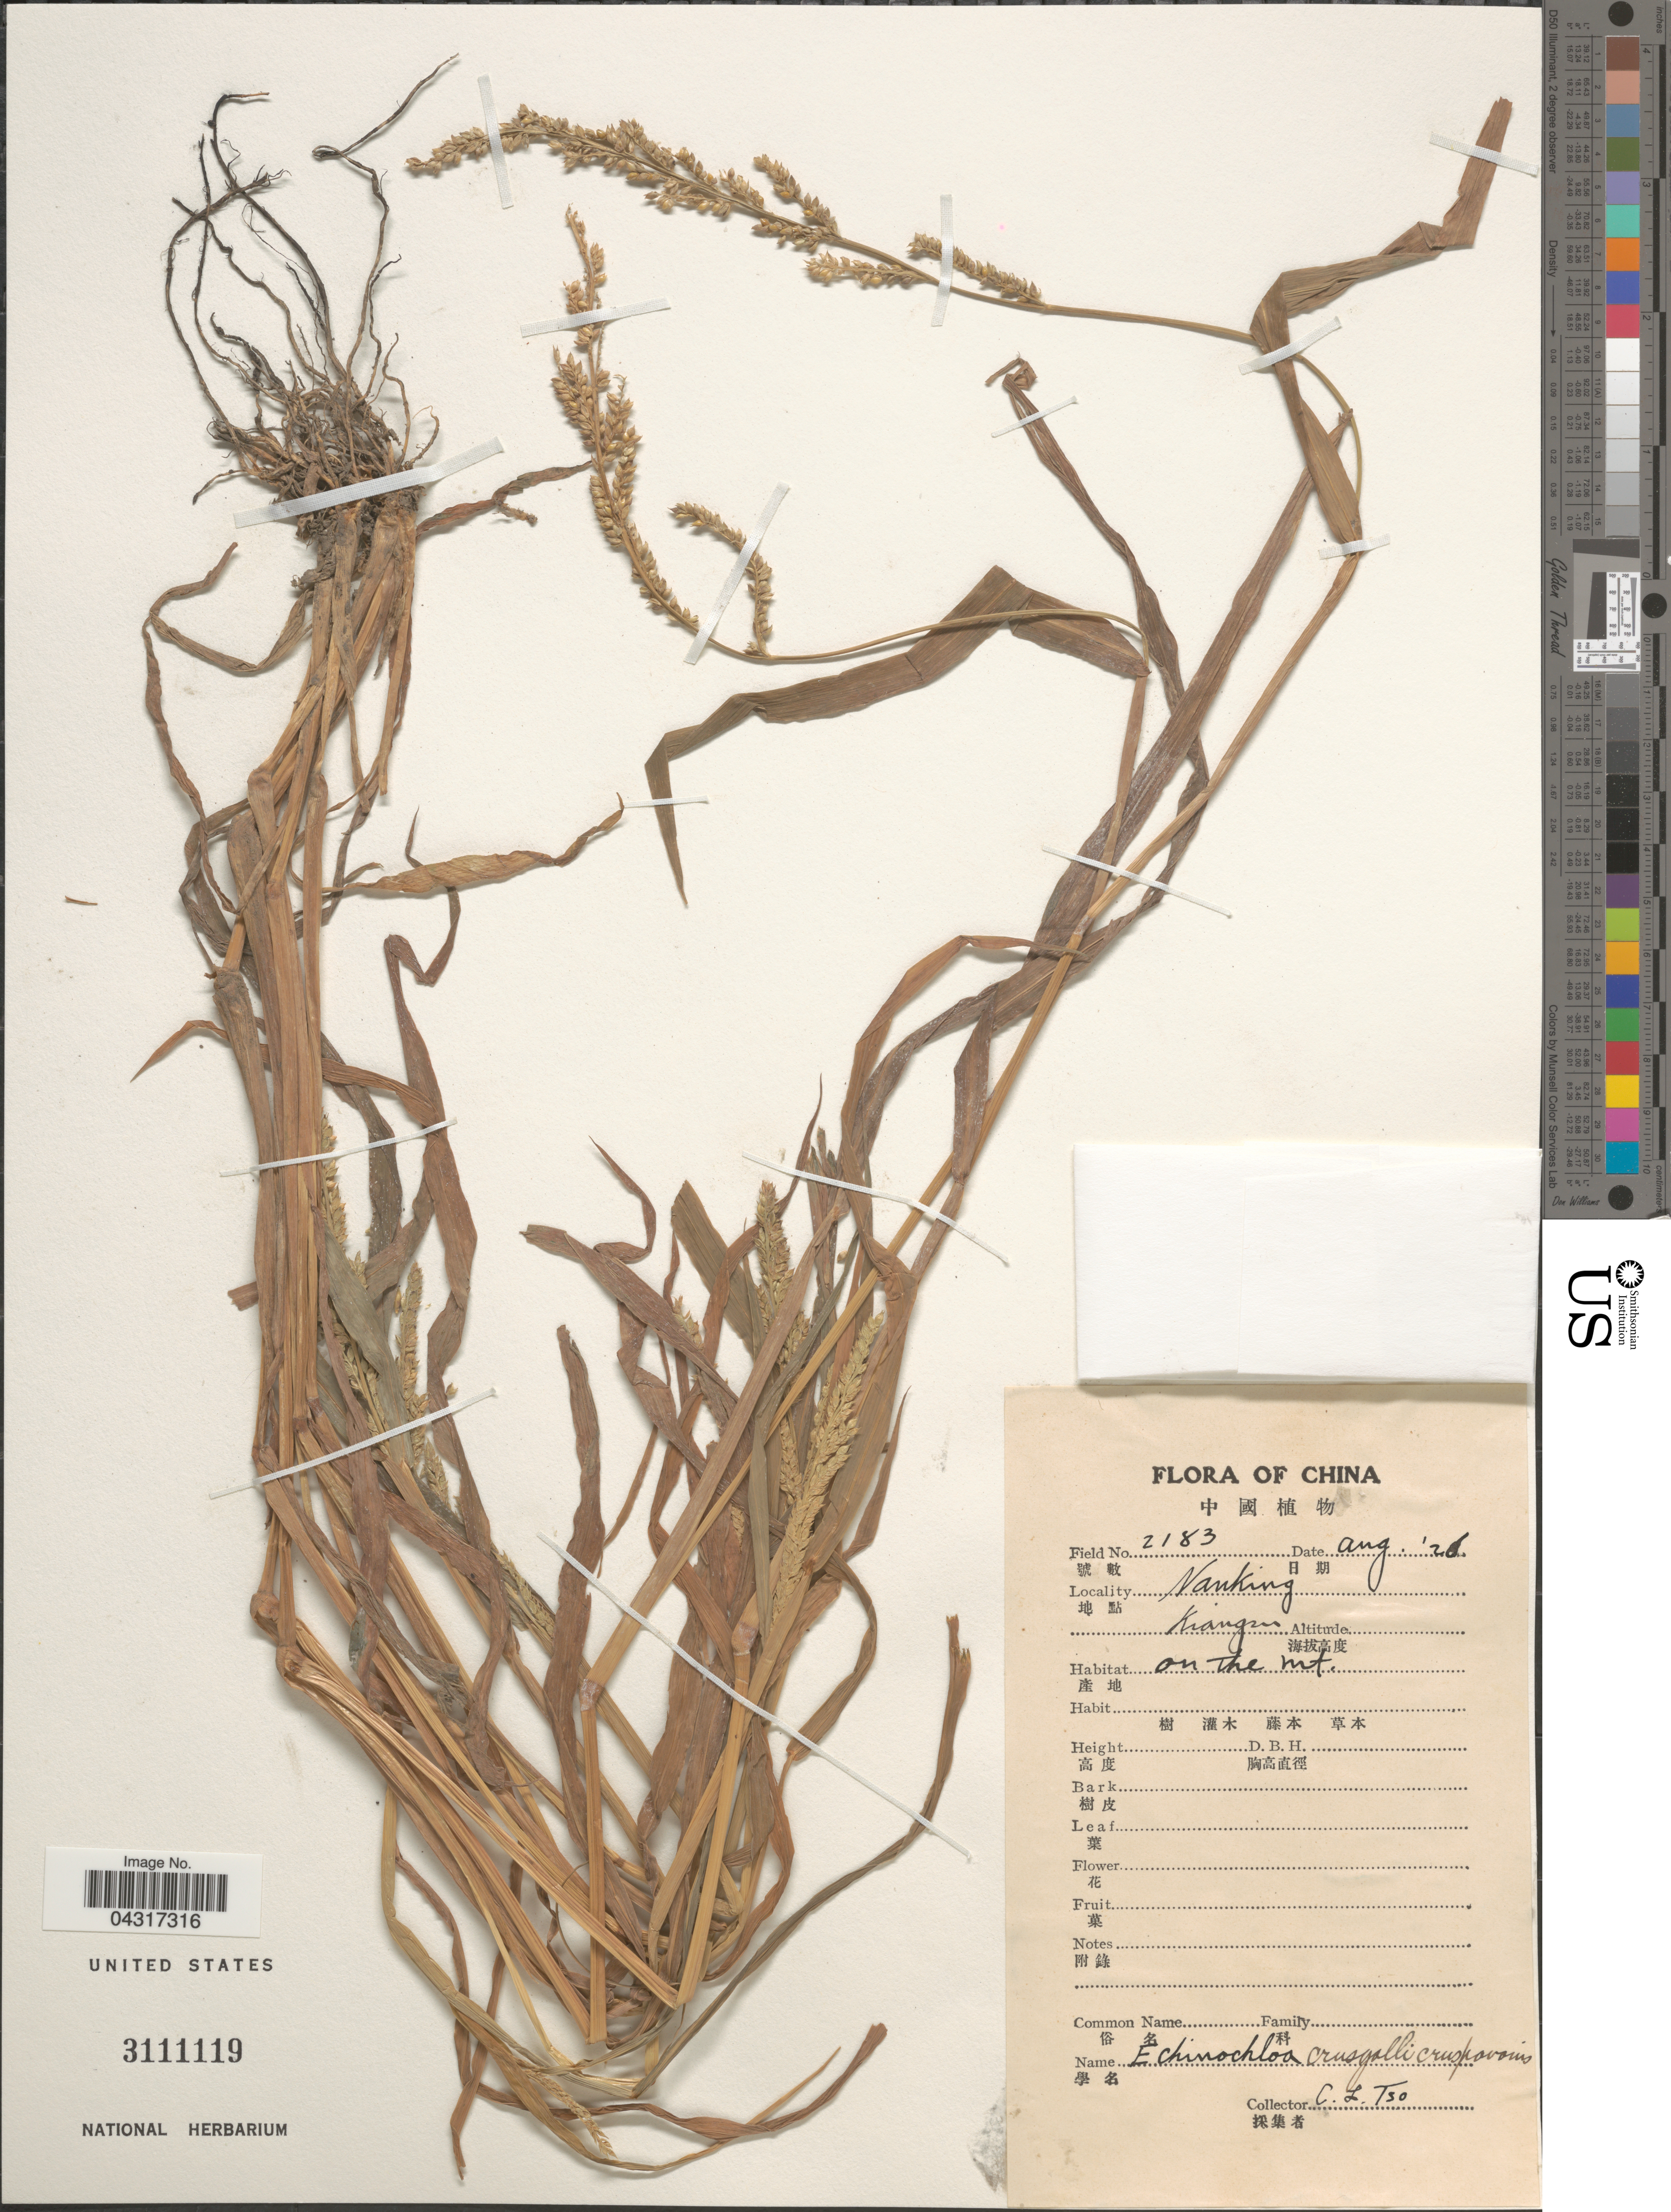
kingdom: Plantae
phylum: Tracheophyta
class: Liliopsida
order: Poales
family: Poaceae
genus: Echinochloa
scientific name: Echinochloa crus-galli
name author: (L.) P. Beauv.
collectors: C. Tso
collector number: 2183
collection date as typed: Transcribed d/m/y: /8/26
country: China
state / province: Jiangsu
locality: Nanking. Kiangsu. On the mt.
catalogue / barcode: US 3111119